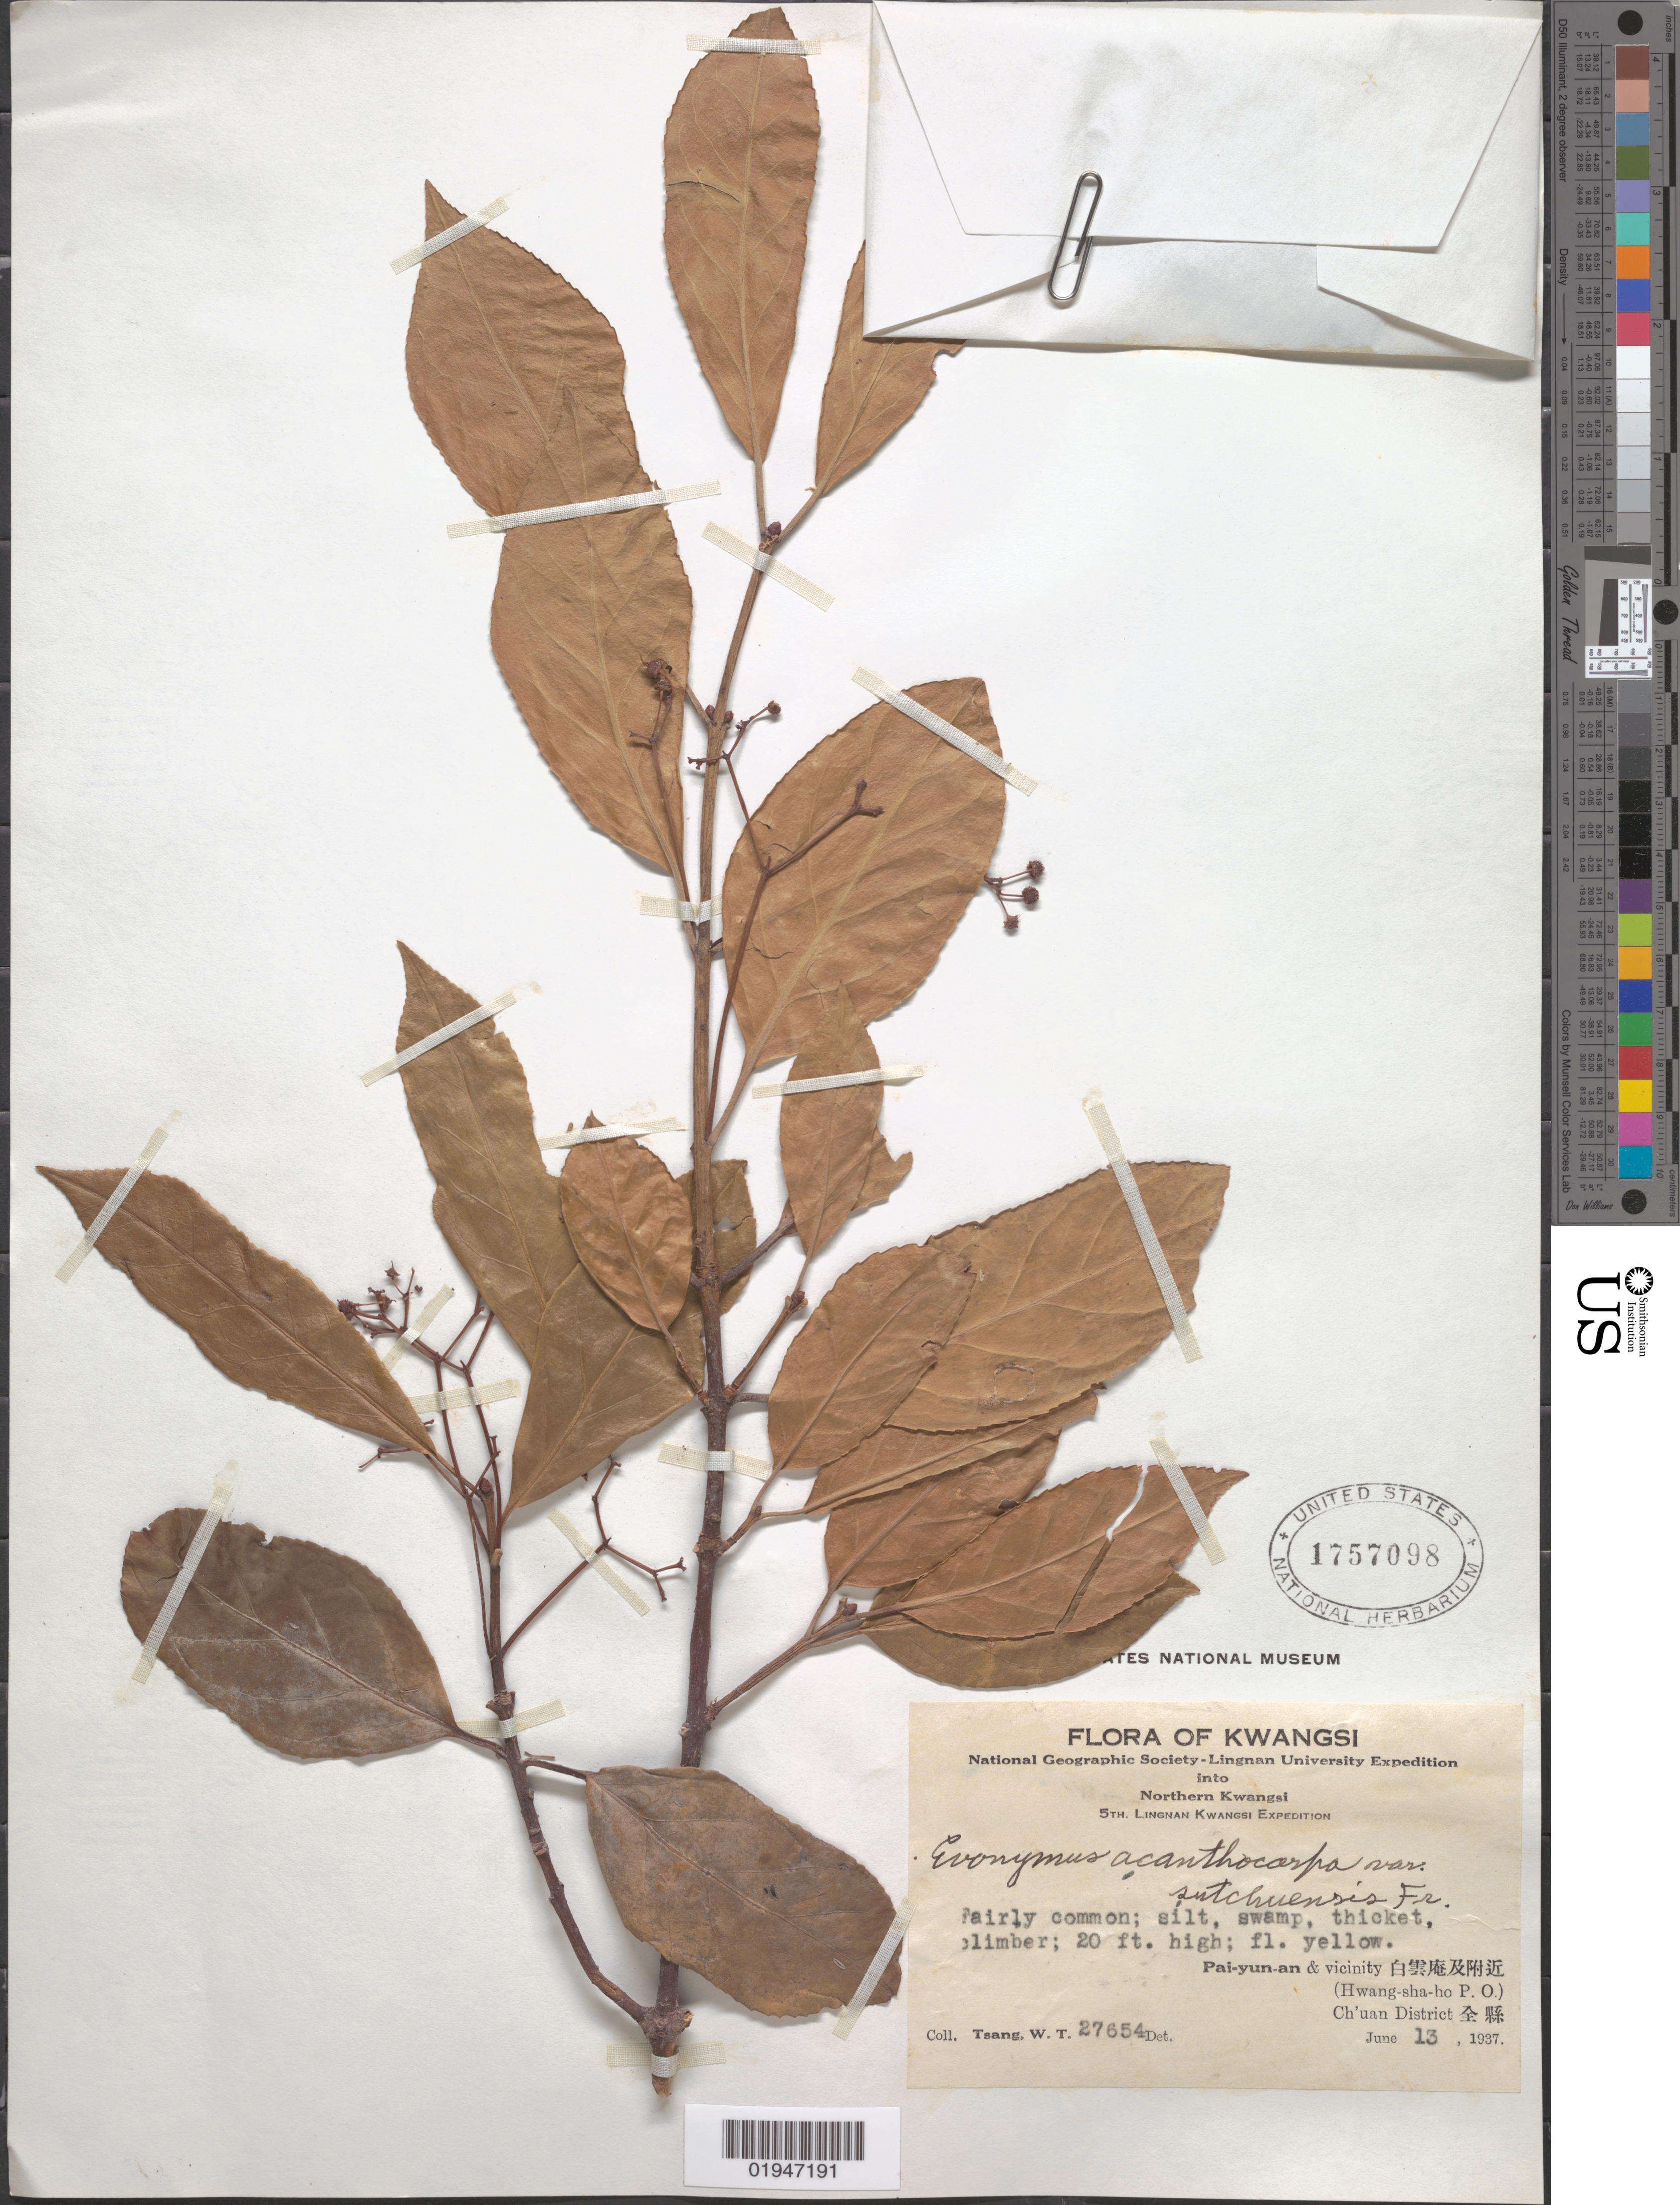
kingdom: Plantae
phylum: Tracheophyta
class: Magnoliopsida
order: Celastrales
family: Celastraceae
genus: Euonymus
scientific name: Euonymus acanthocarpus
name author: Franch.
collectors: W. T. Tsang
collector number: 27654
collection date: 1937-06-13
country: China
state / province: Guangxi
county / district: Ch'uan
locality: Kwangsi [Guangxi]. Pai-yun-an and vicinity. (Huang-sha-ho P.O.) Ch'uan District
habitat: Silt, swamp, thicket. Fairly common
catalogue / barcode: US 1757098